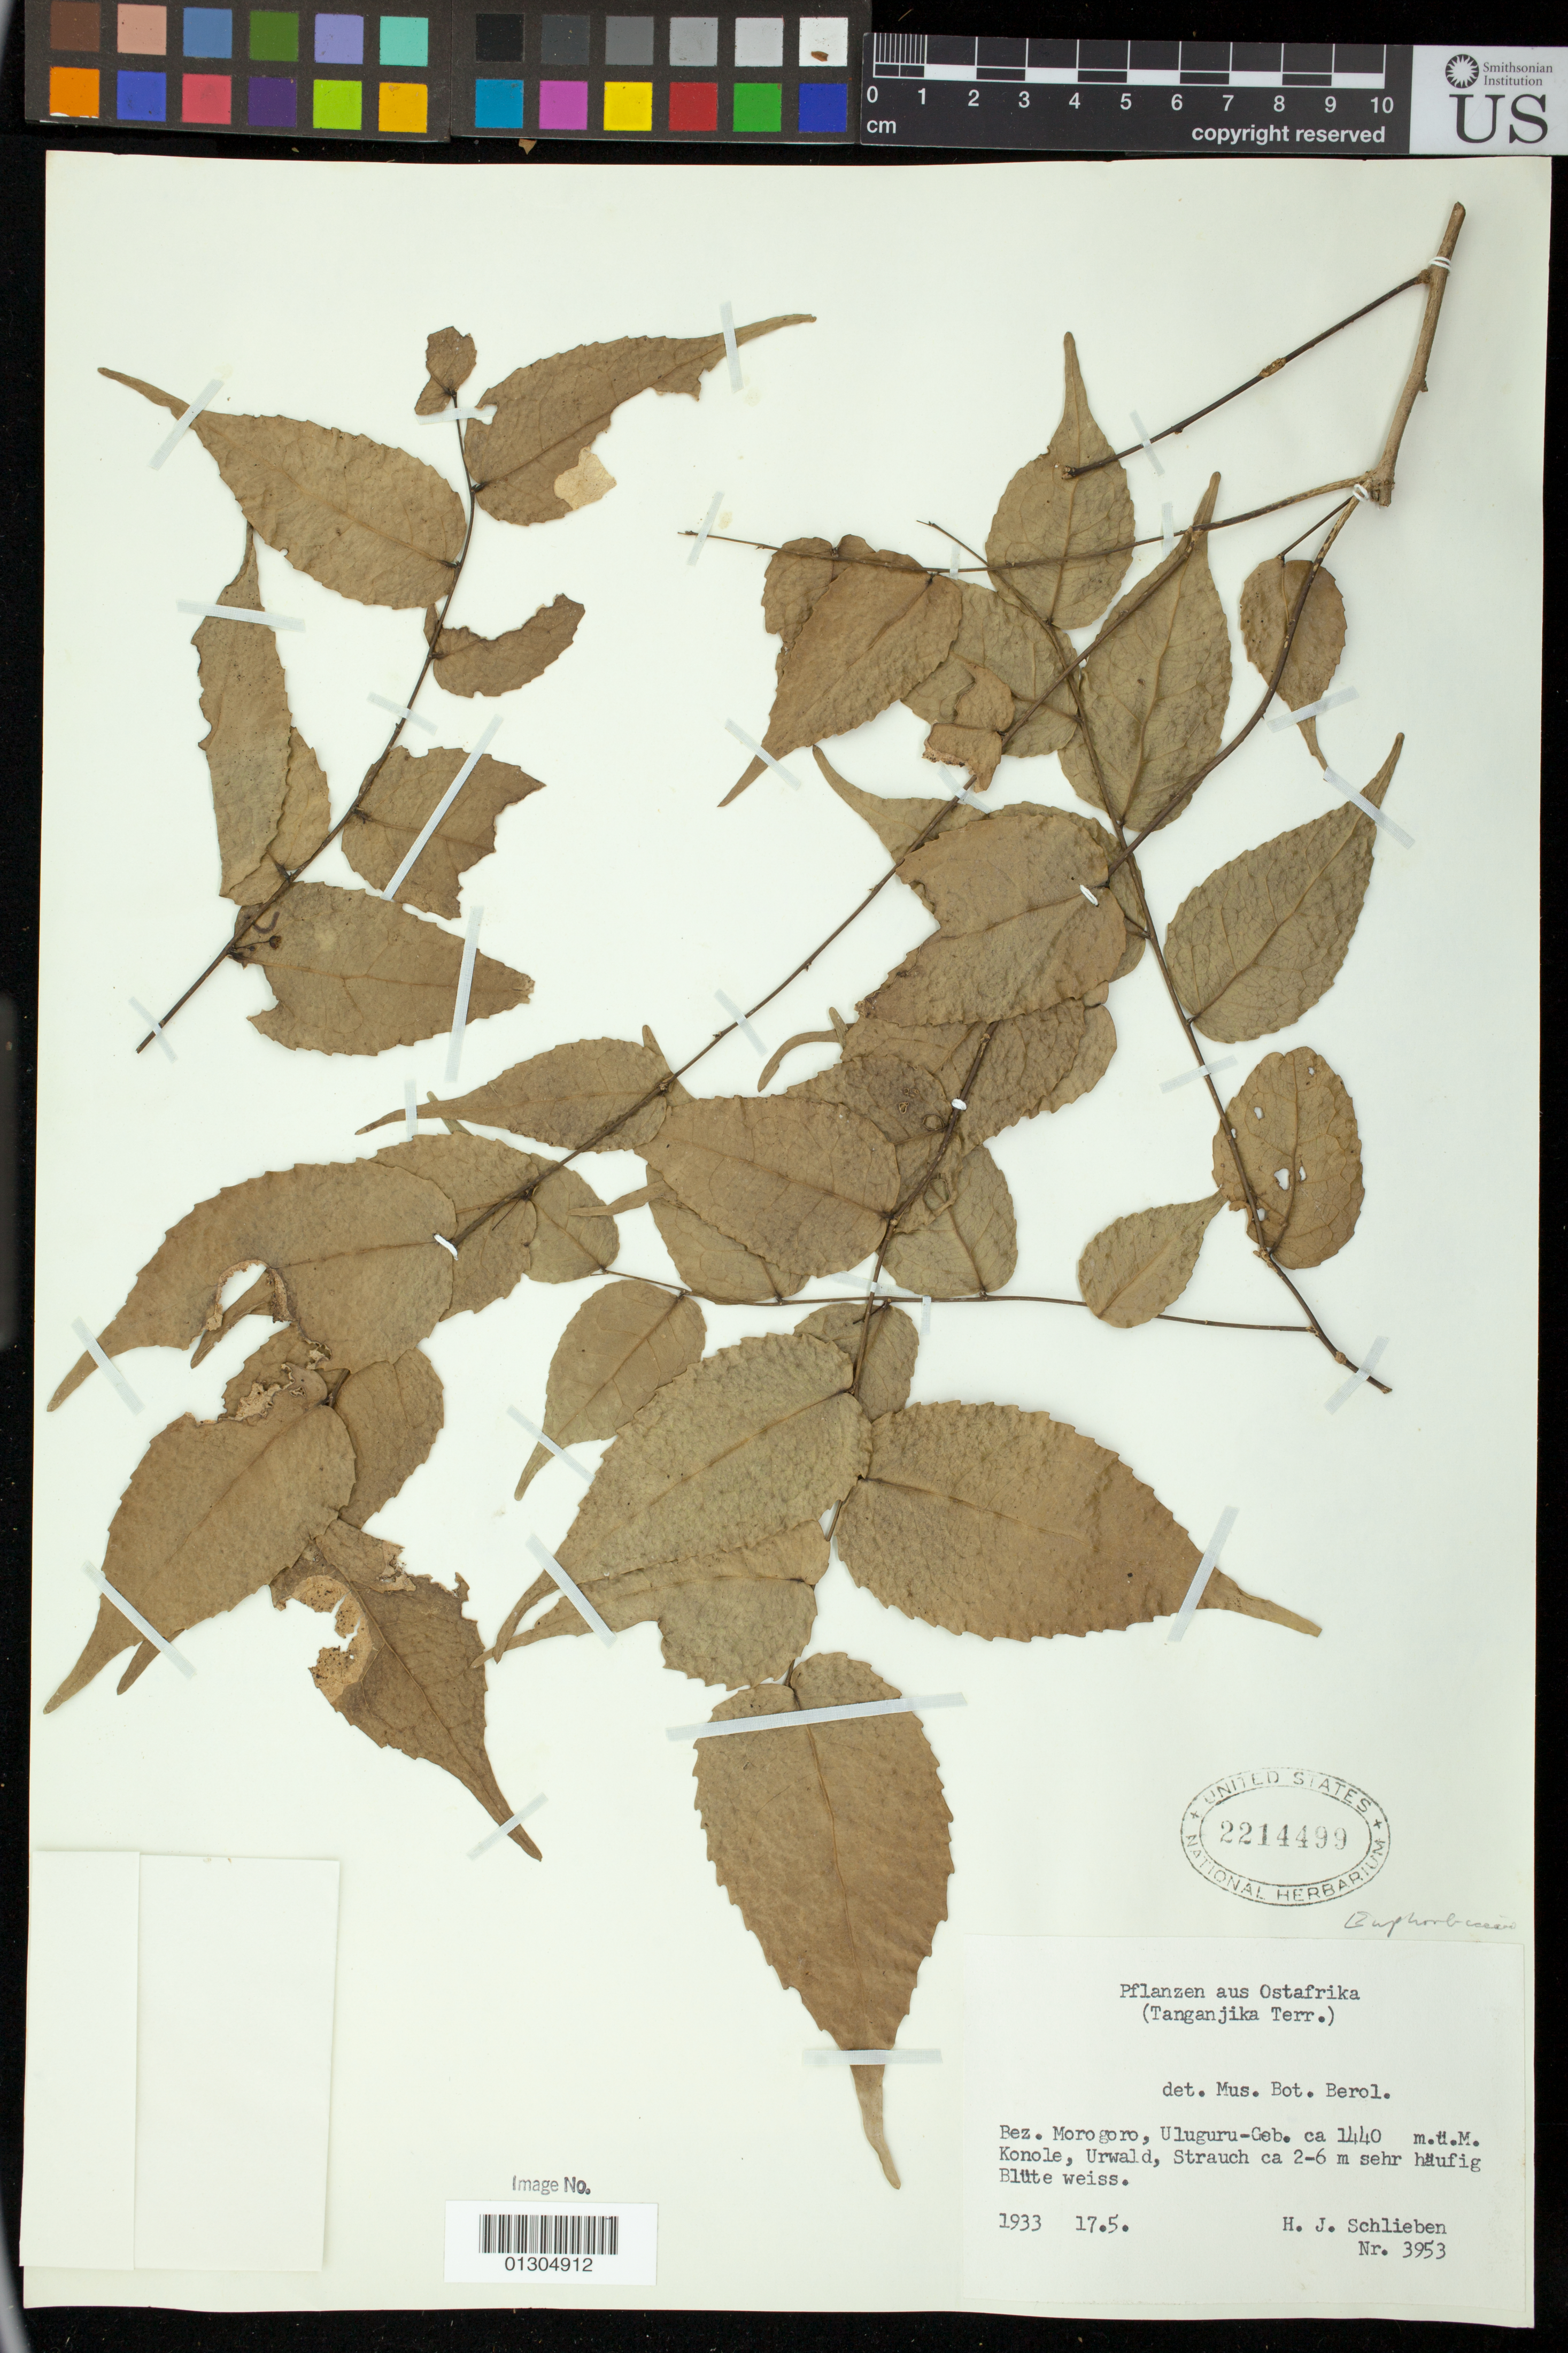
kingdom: Plantae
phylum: Tracheophyta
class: Magnoliopsida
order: Malpighiales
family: Euphorbiaceae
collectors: H. J. Schlieben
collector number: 3953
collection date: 1933-05-17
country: Tanzania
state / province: Morogoro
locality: Uluguru-Geb.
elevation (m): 1440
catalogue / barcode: US 2214499